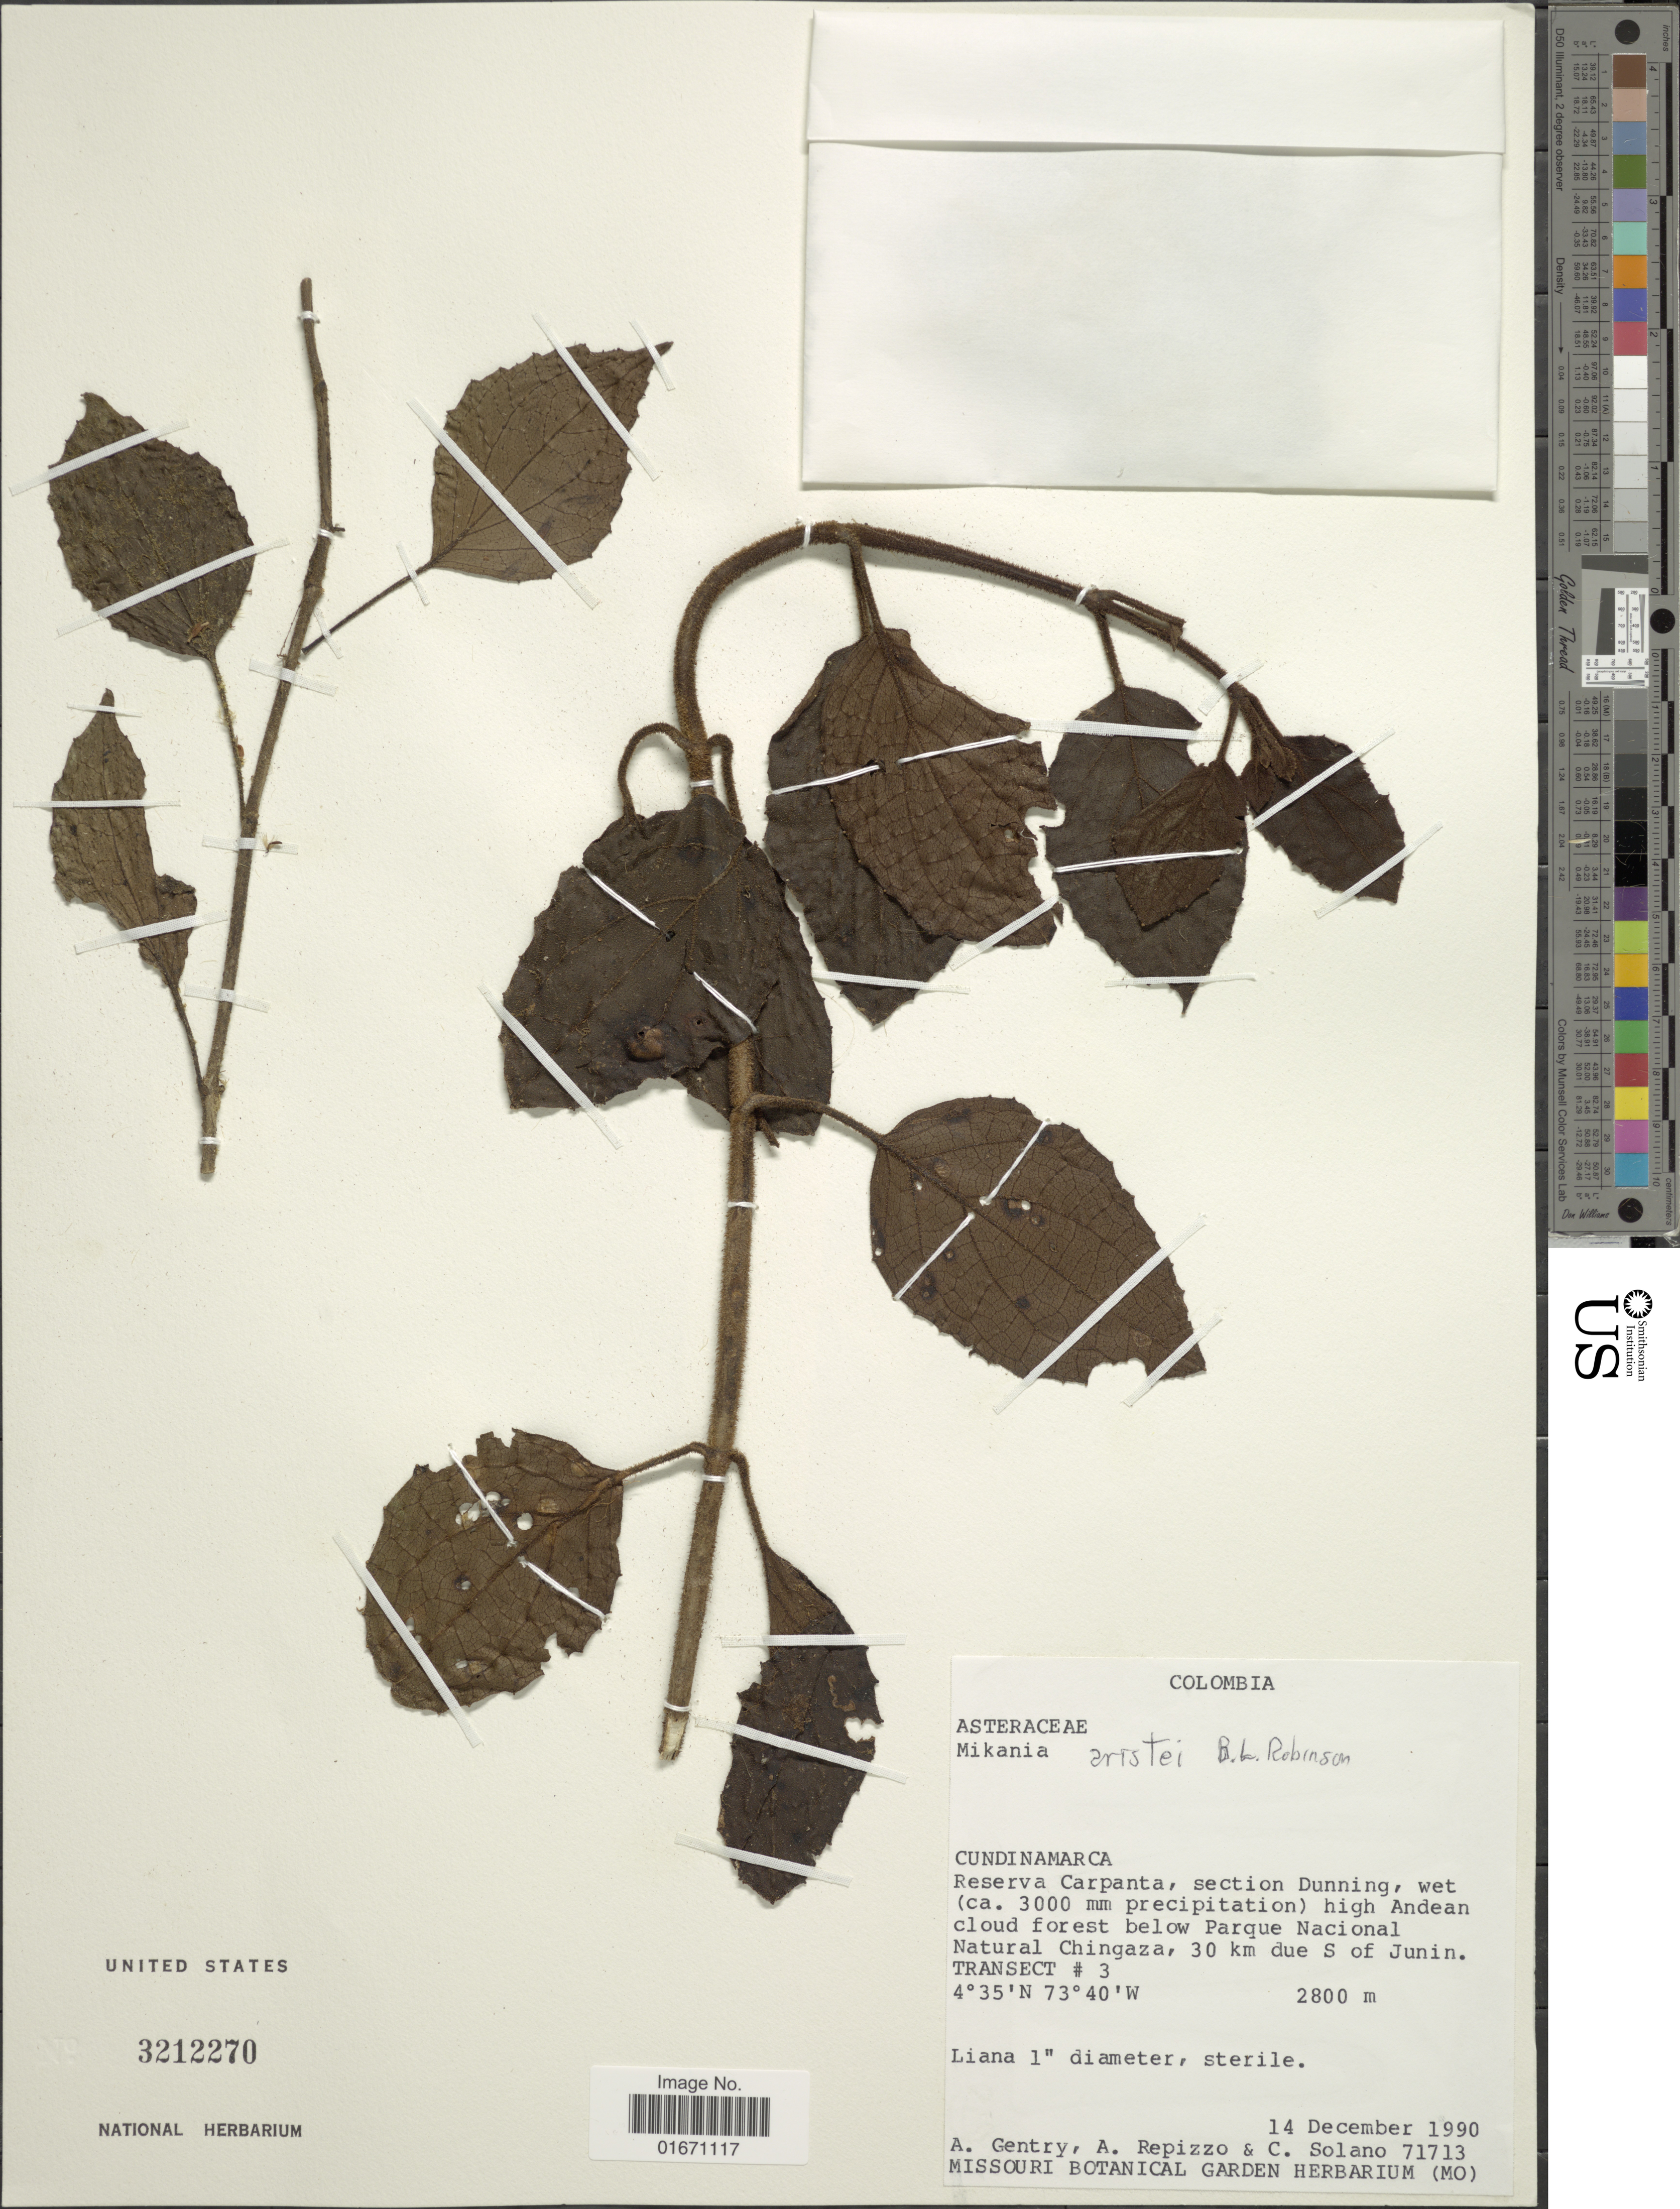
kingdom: Plantae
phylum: Tracheophyta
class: Magnoliopsida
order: Asterales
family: Asteraceae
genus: Mikania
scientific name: Mikania aristei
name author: B.L. Rob.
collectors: A. H. Gentry, A. Repizzo & C. Solano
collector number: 71713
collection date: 1990-12-14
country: Colombia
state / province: Cundinamarca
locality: Reserva Carpanta, section Dunning, high Andean cloud forest below Parque Nacional Natural Chingaza, 30 km due S of Junin, Transect #3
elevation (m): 2800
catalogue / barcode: US 3212270